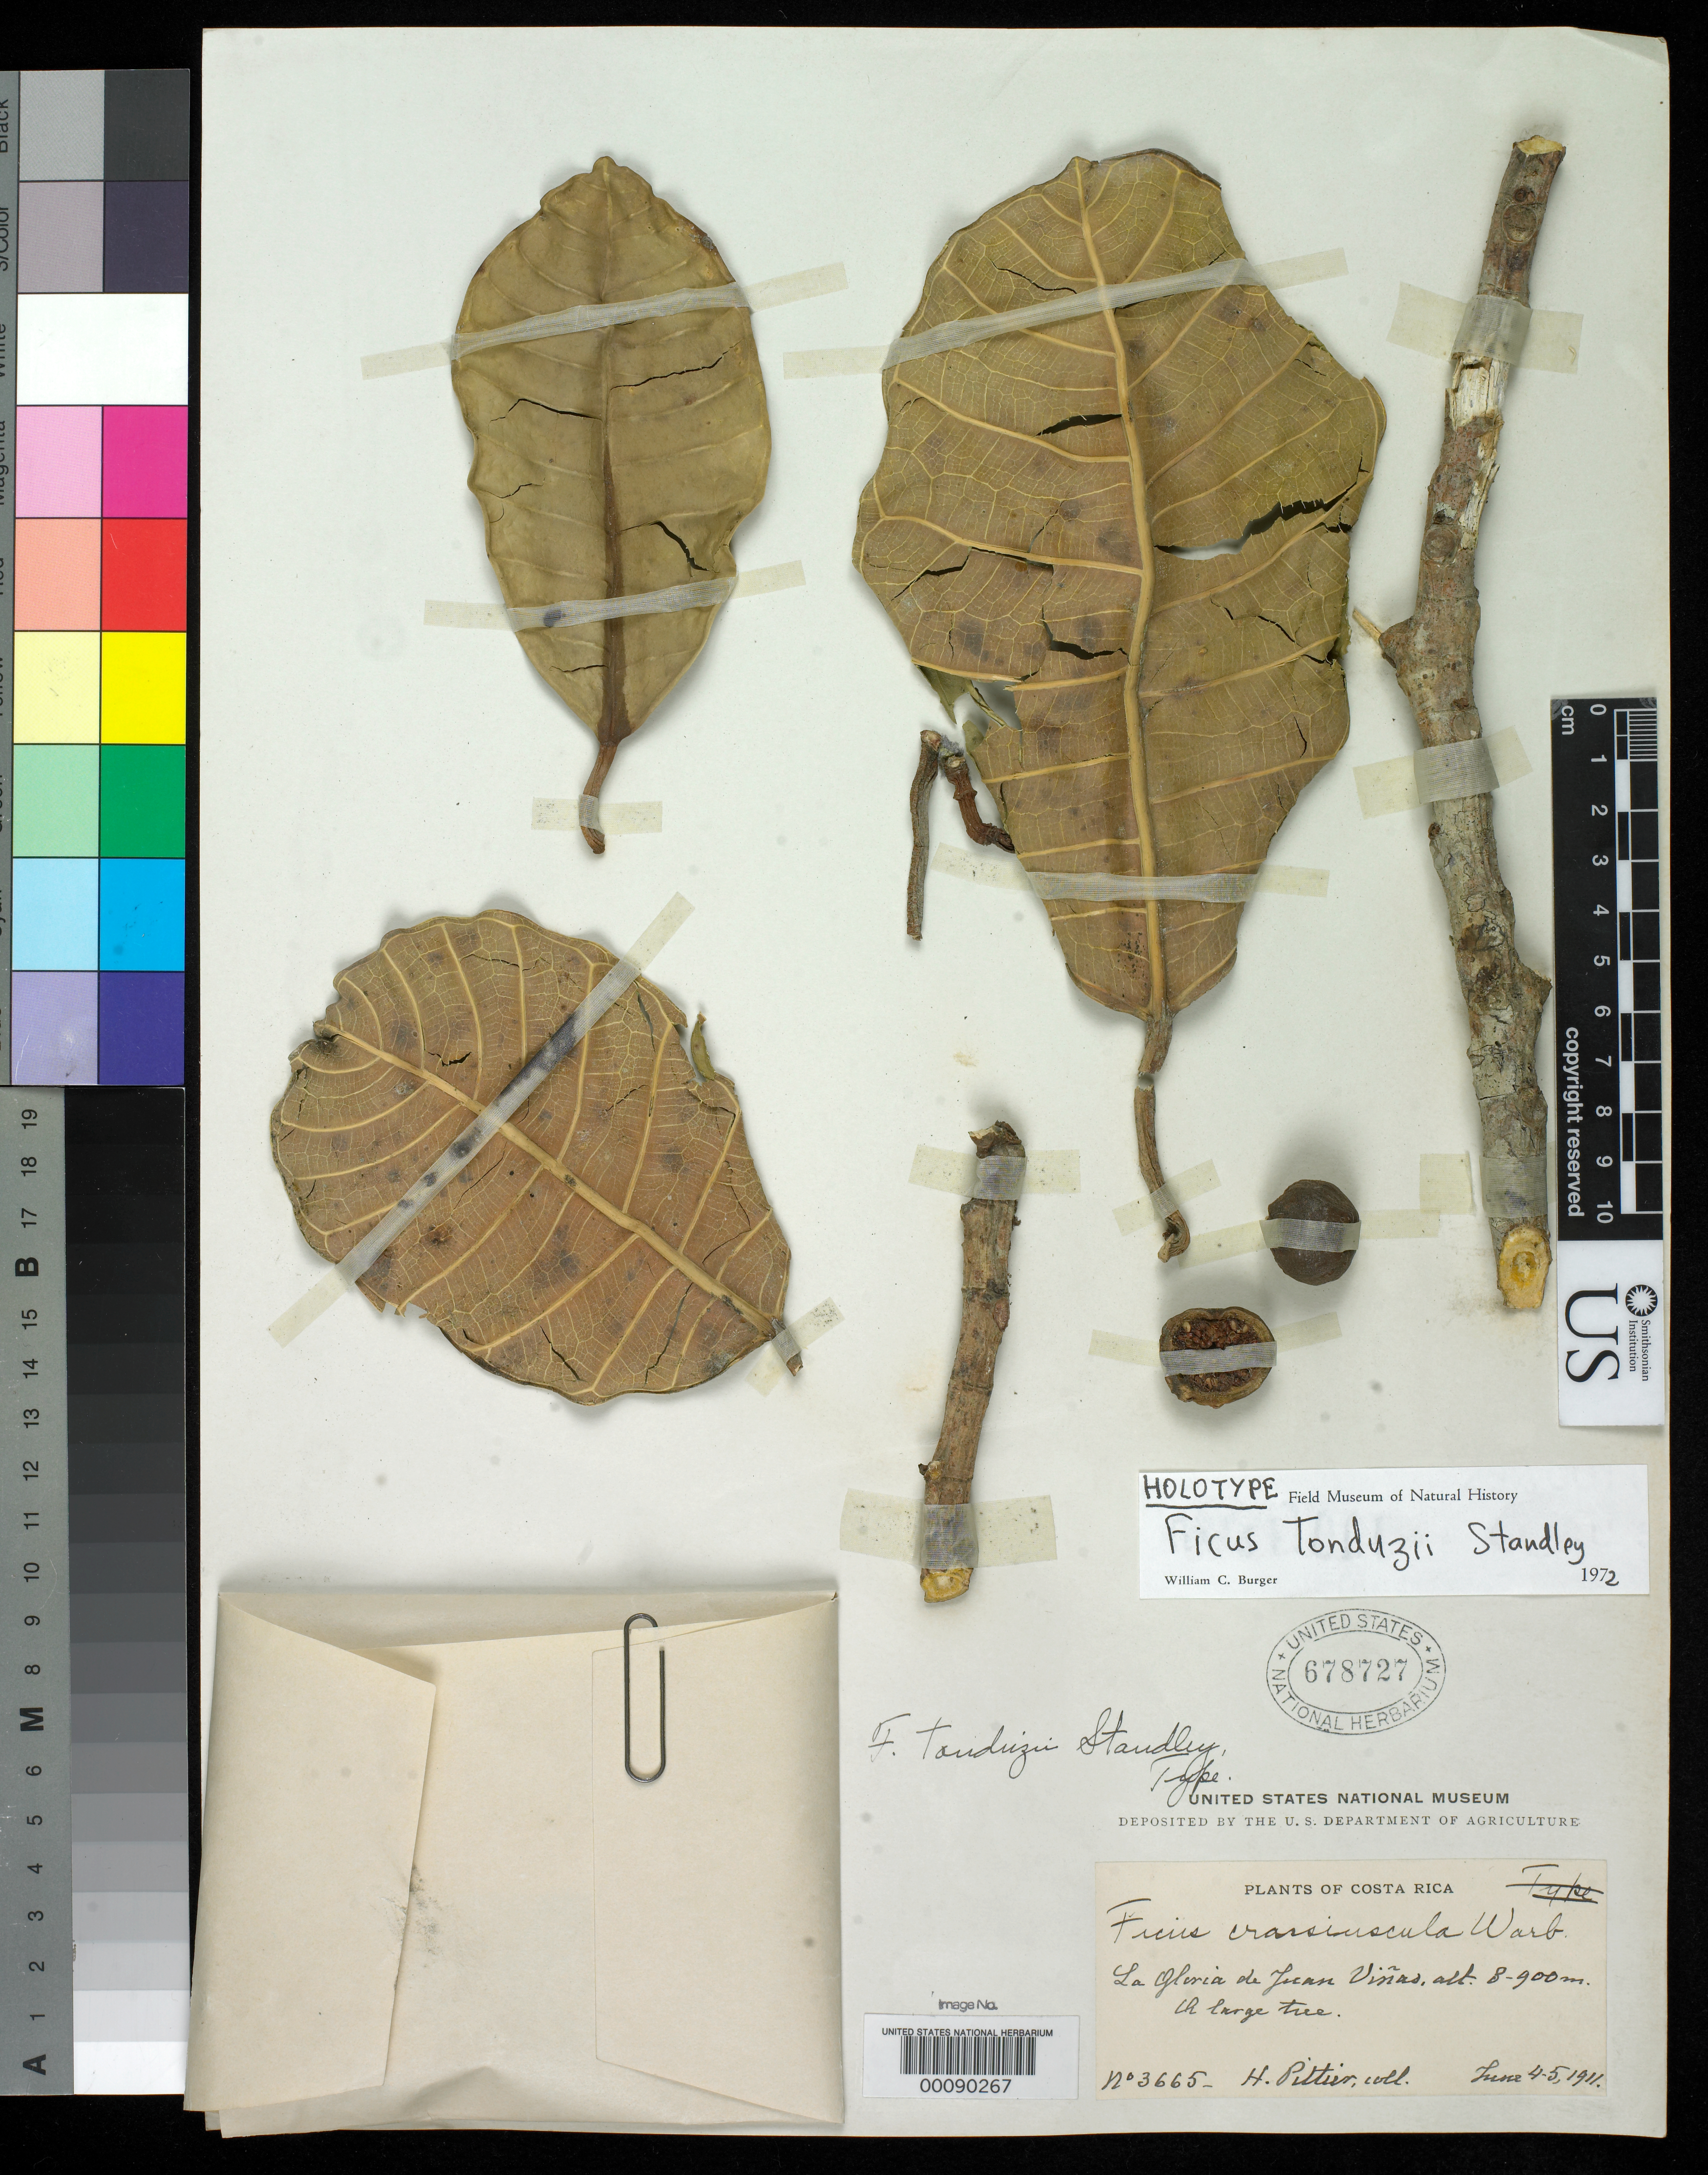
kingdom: Plantae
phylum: Tracheophyta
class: Magnoliopsida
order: Rosales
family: Moraceae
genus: Ficus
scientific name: Ficus tonduzii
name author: Standl.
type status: Holotype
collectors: H. F. Pittier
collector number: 3665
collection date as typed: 04 Jun 1911 to 05 Jun 1911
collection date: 1911-06-04/1911-06-05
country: Costa Rica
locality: La Gloria de Juan Vinas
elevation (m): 800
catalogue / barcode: US 678727